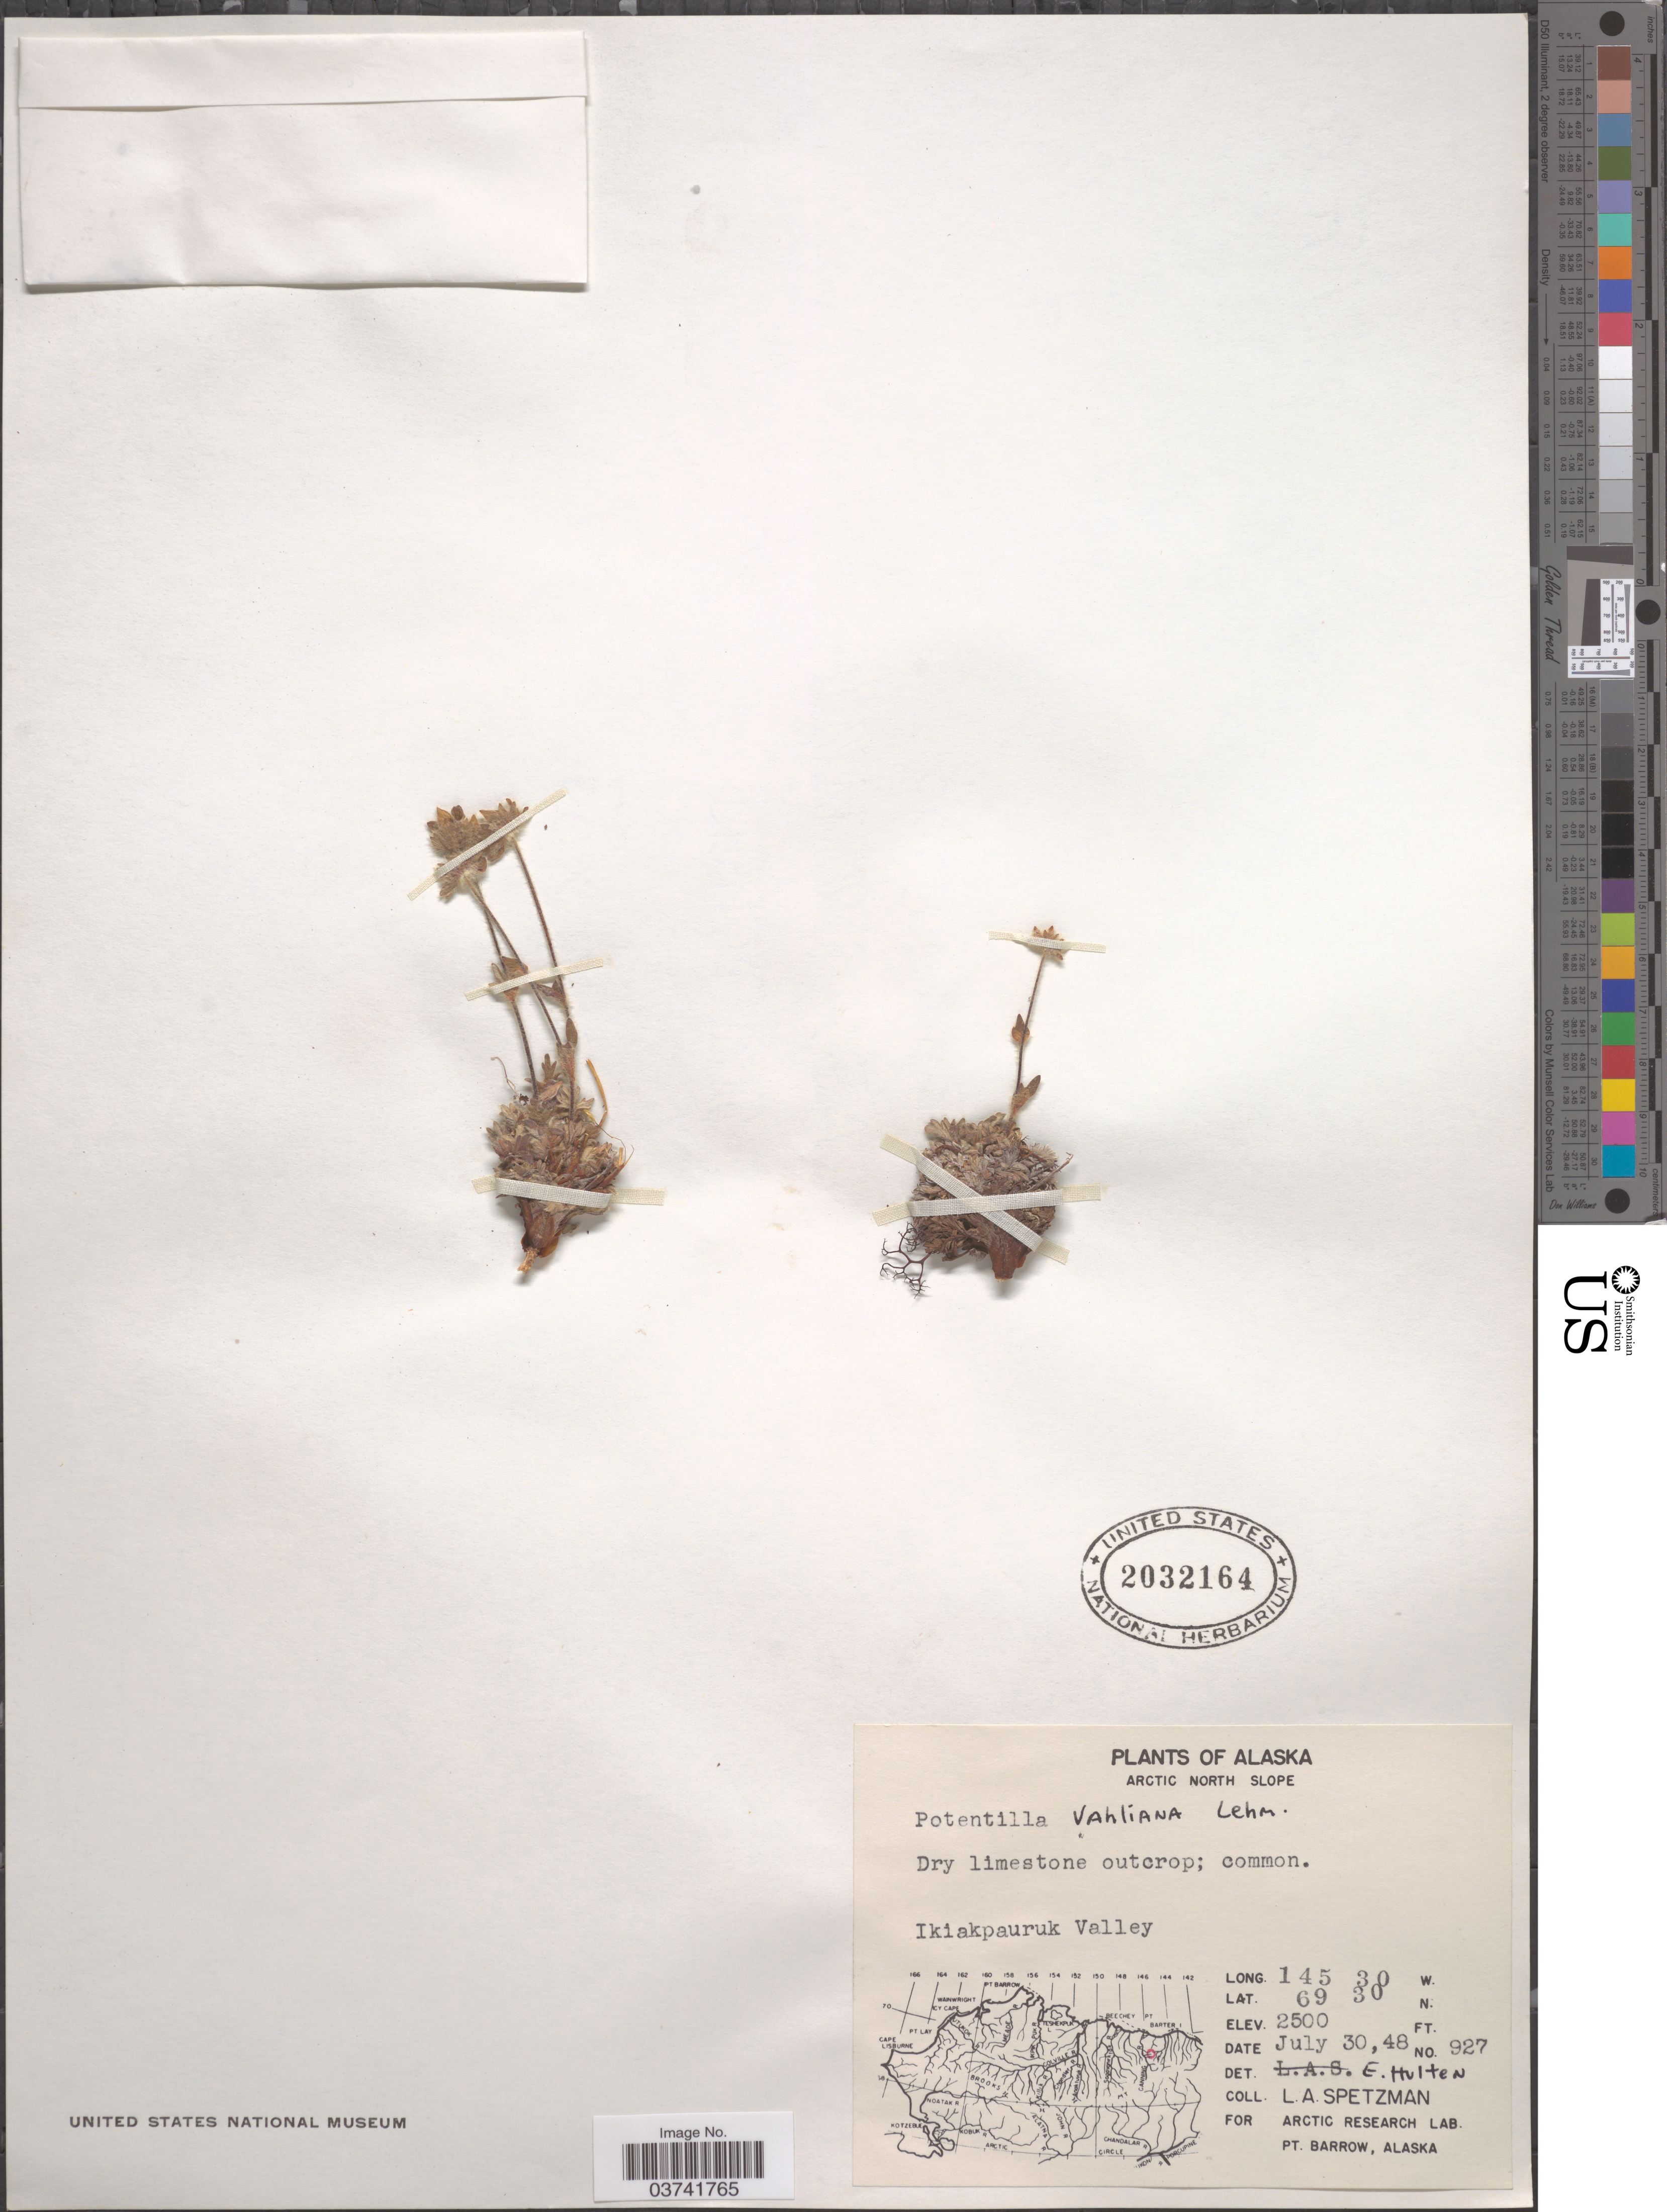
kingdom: Plantae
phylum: Tracheophyta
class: Magnoliopsida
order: Rosales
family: Rosaceae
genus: Potentilla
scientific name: Potentilla vahliana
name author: Lehm.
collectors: L. Spetzman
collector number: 927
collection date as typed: Transcribed d/m/y: 30/7/48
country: United States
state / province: Alaska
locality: Arctic North Slope. Ikiakpauruk Valley.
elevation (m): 762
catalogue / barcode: US 2032164